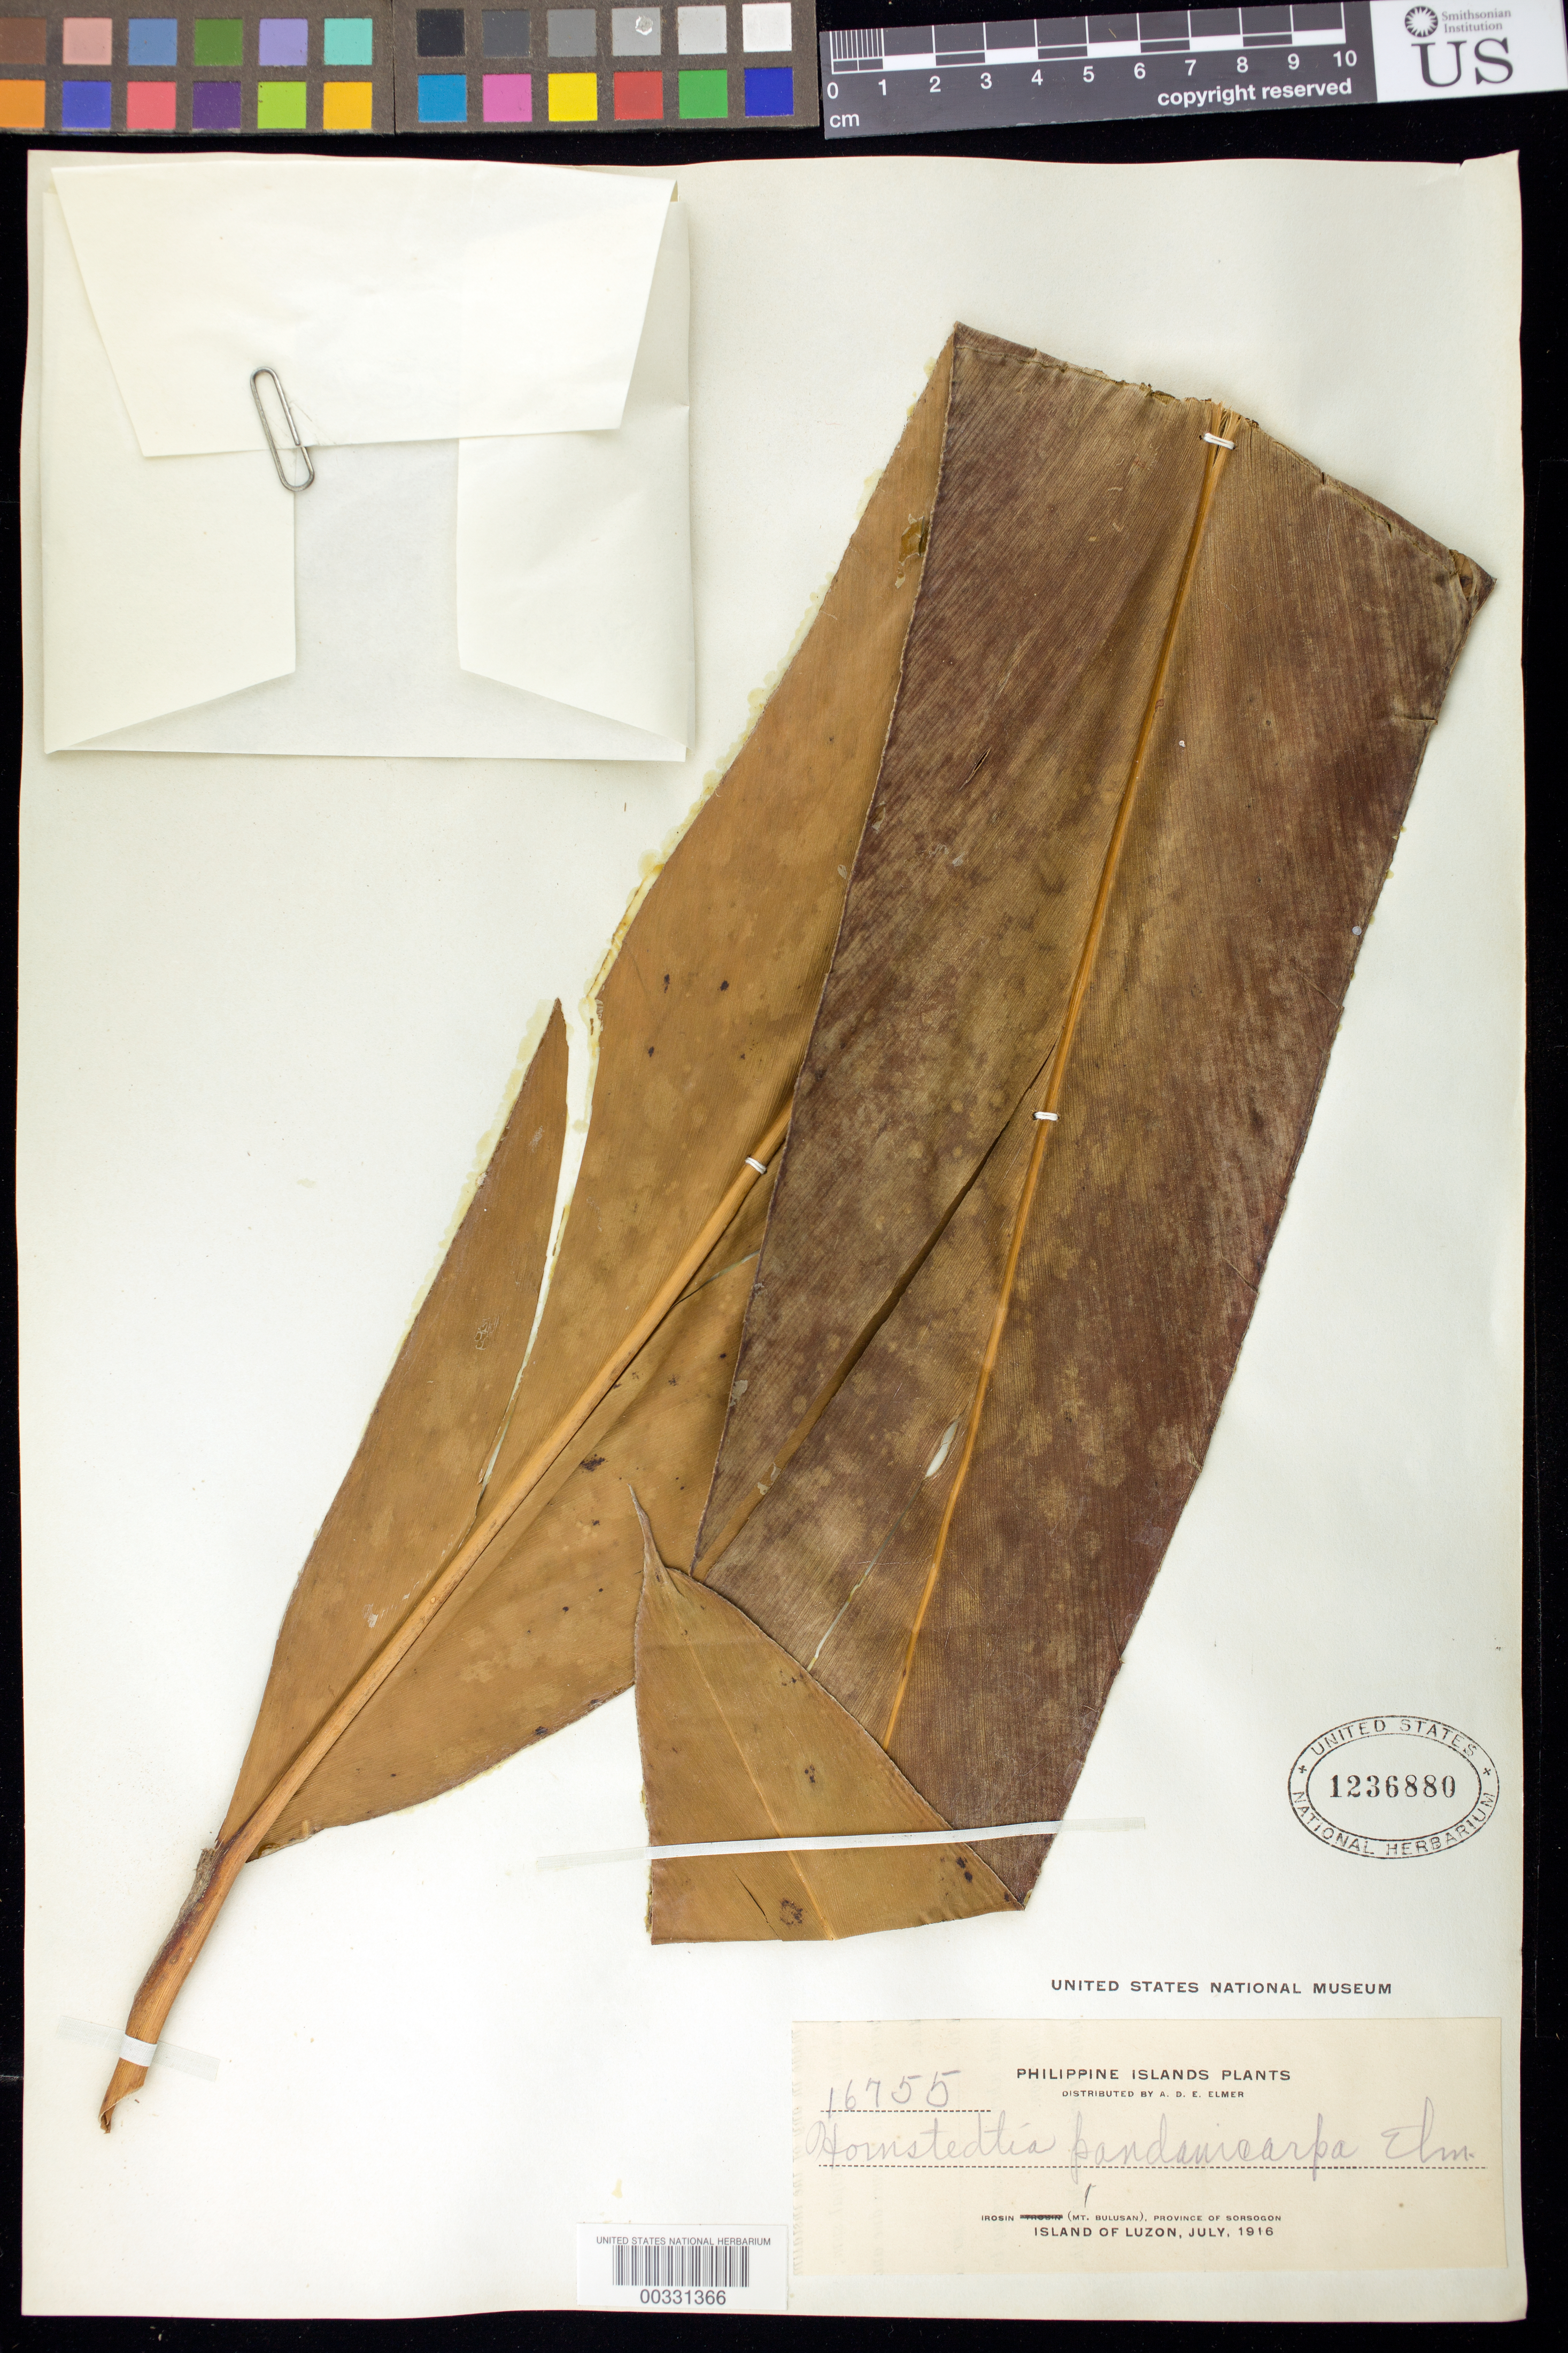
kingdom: Plantae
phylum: Tracheophyta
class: Liliopsida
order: Zingiberales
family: Zingiberaceae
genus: Etlingera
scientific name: Etlingera fimbriobracteata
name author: (K. Schum.) R.M. Sm.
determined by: Docot, Rudolph Valentino A.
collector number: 16755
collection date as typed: Jul 1916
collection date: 1916-07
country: Philippines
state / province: Bicol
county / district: Sorsogon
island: Luzon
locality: Irosin (Mt. Bulusan)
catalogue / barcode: US 1236880